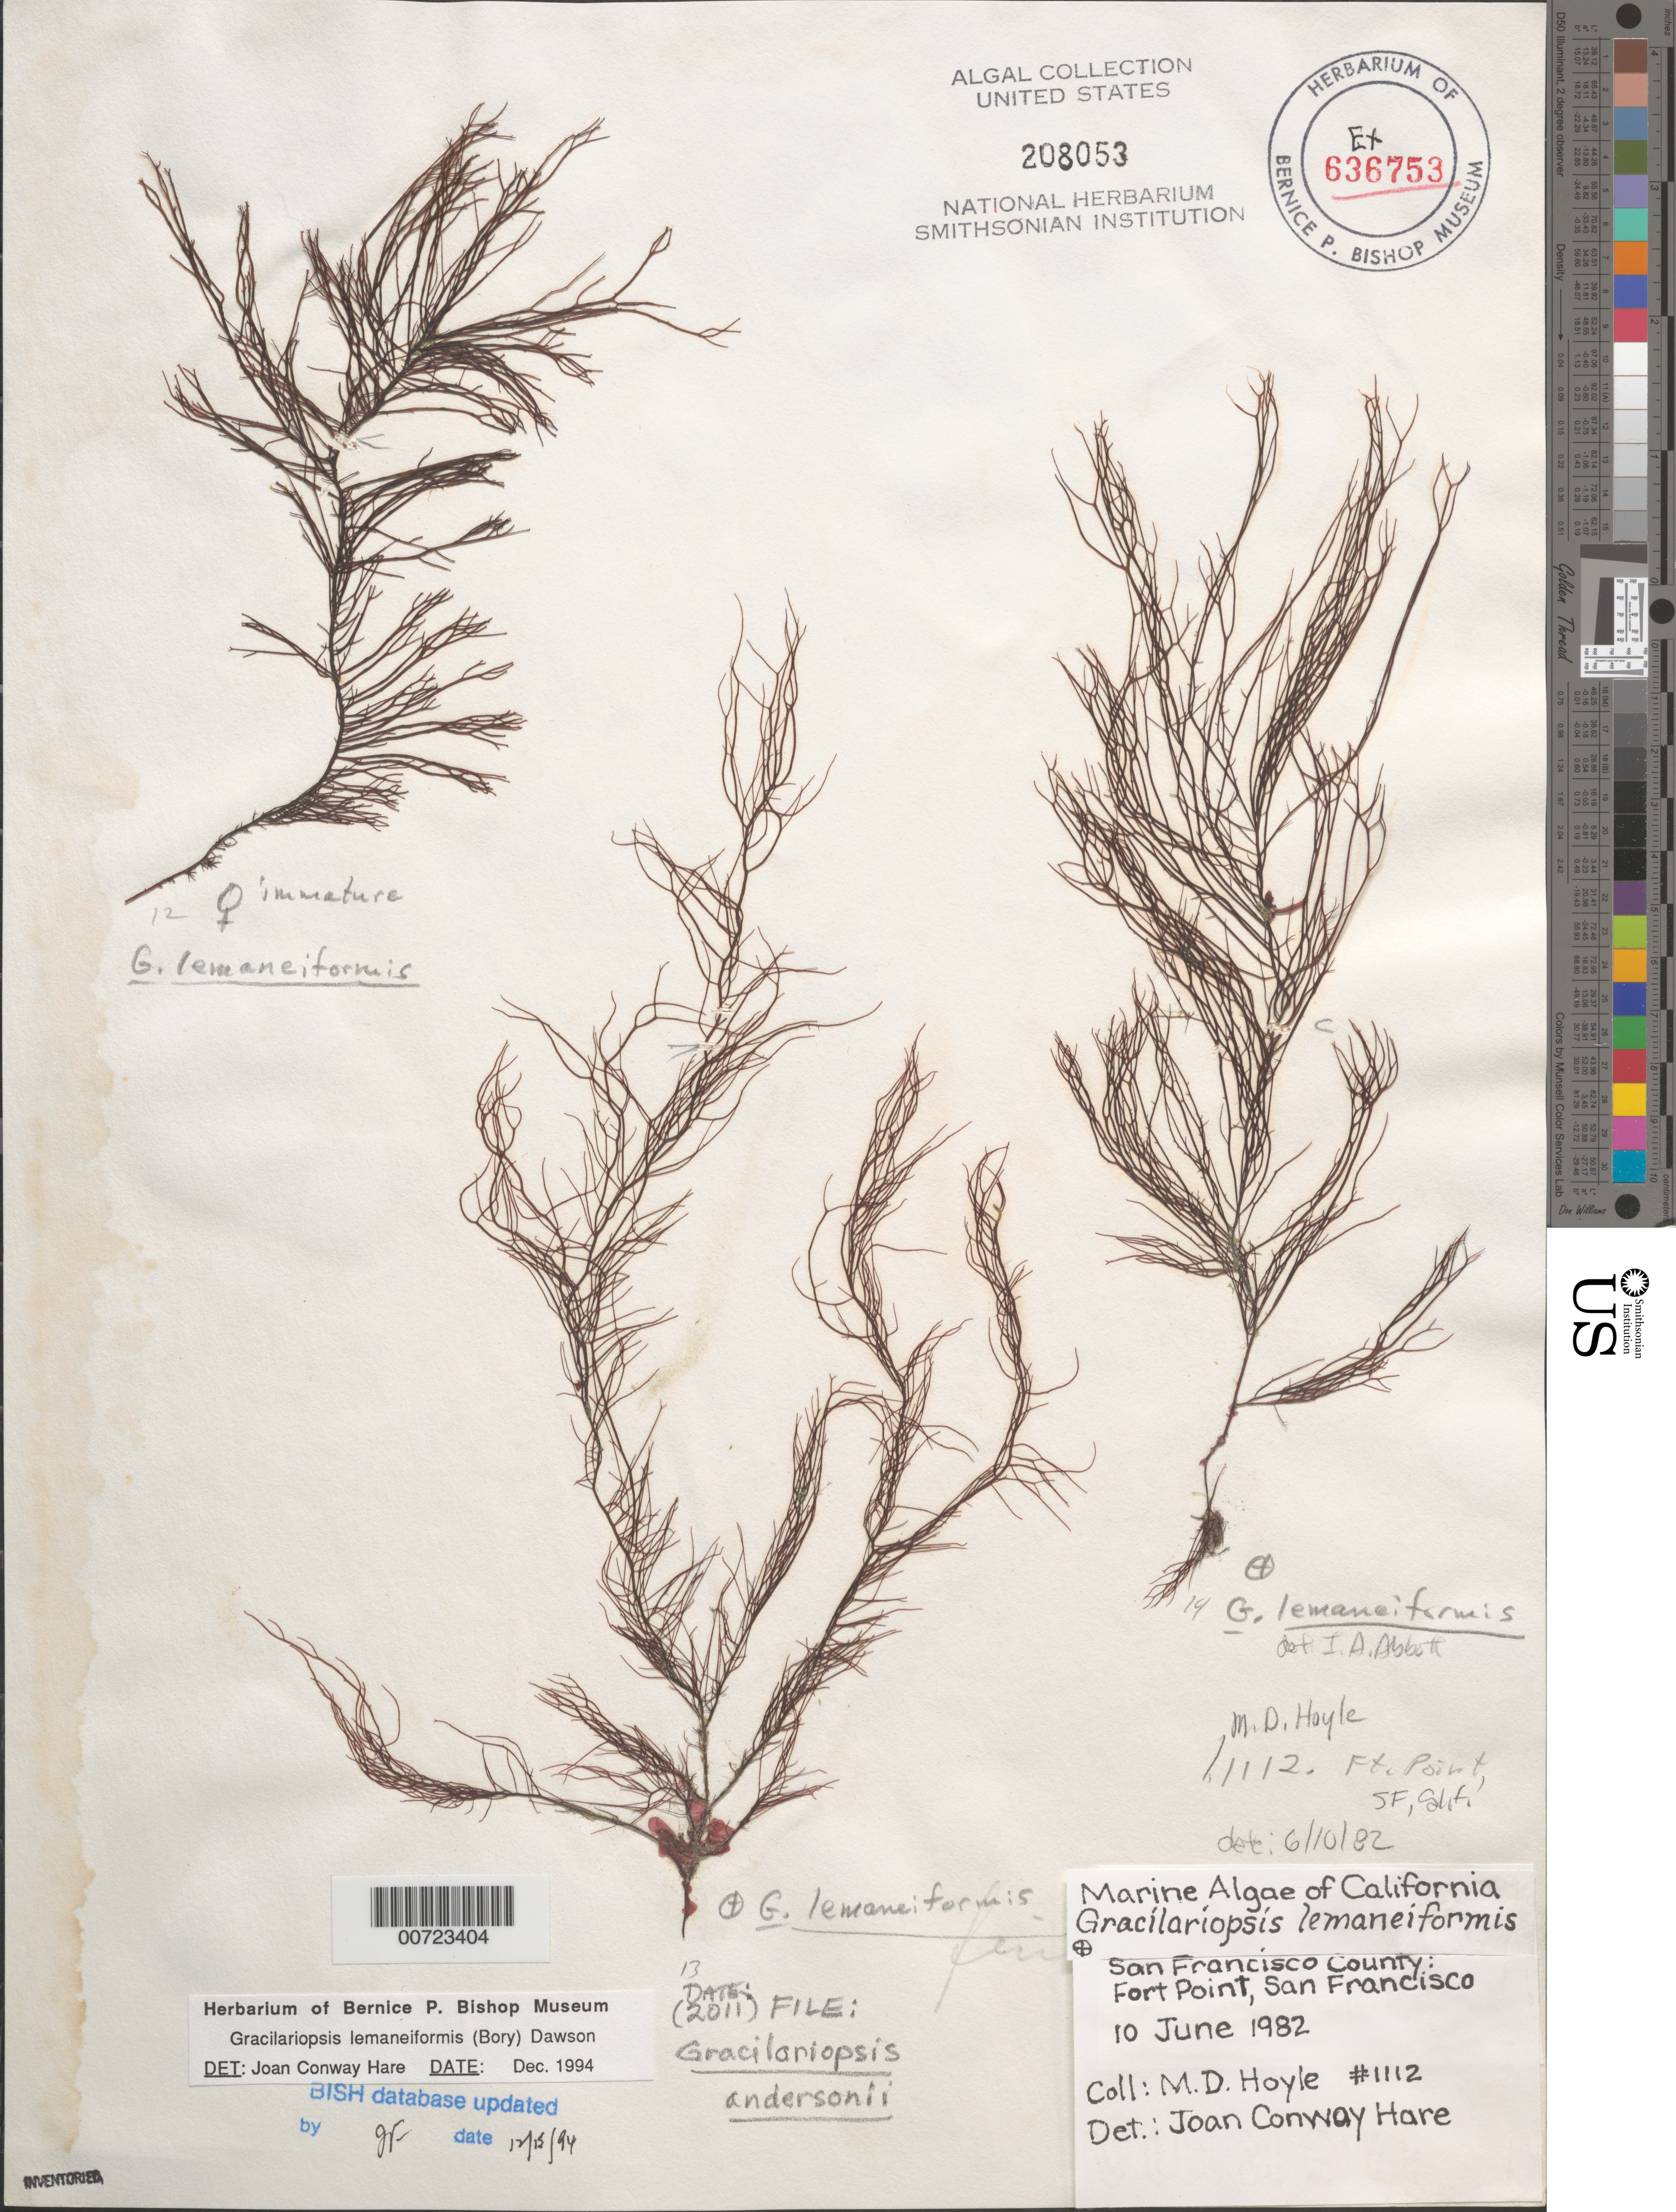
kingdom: Plantae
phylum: Rhodophyta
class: Florideophyceae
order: Gracilariales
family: Gracilariaceae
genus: Gracilariopsis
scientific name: Gracilariopsis andersonii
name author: (Grunow) E.Y. Dawson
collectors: M. Hoyle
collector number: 1112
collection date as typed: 10 Jun 1982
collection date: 1982-06-10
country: United States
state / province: California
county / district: San Francisco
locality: San Francisco, Fort Point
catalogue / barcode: US 208053